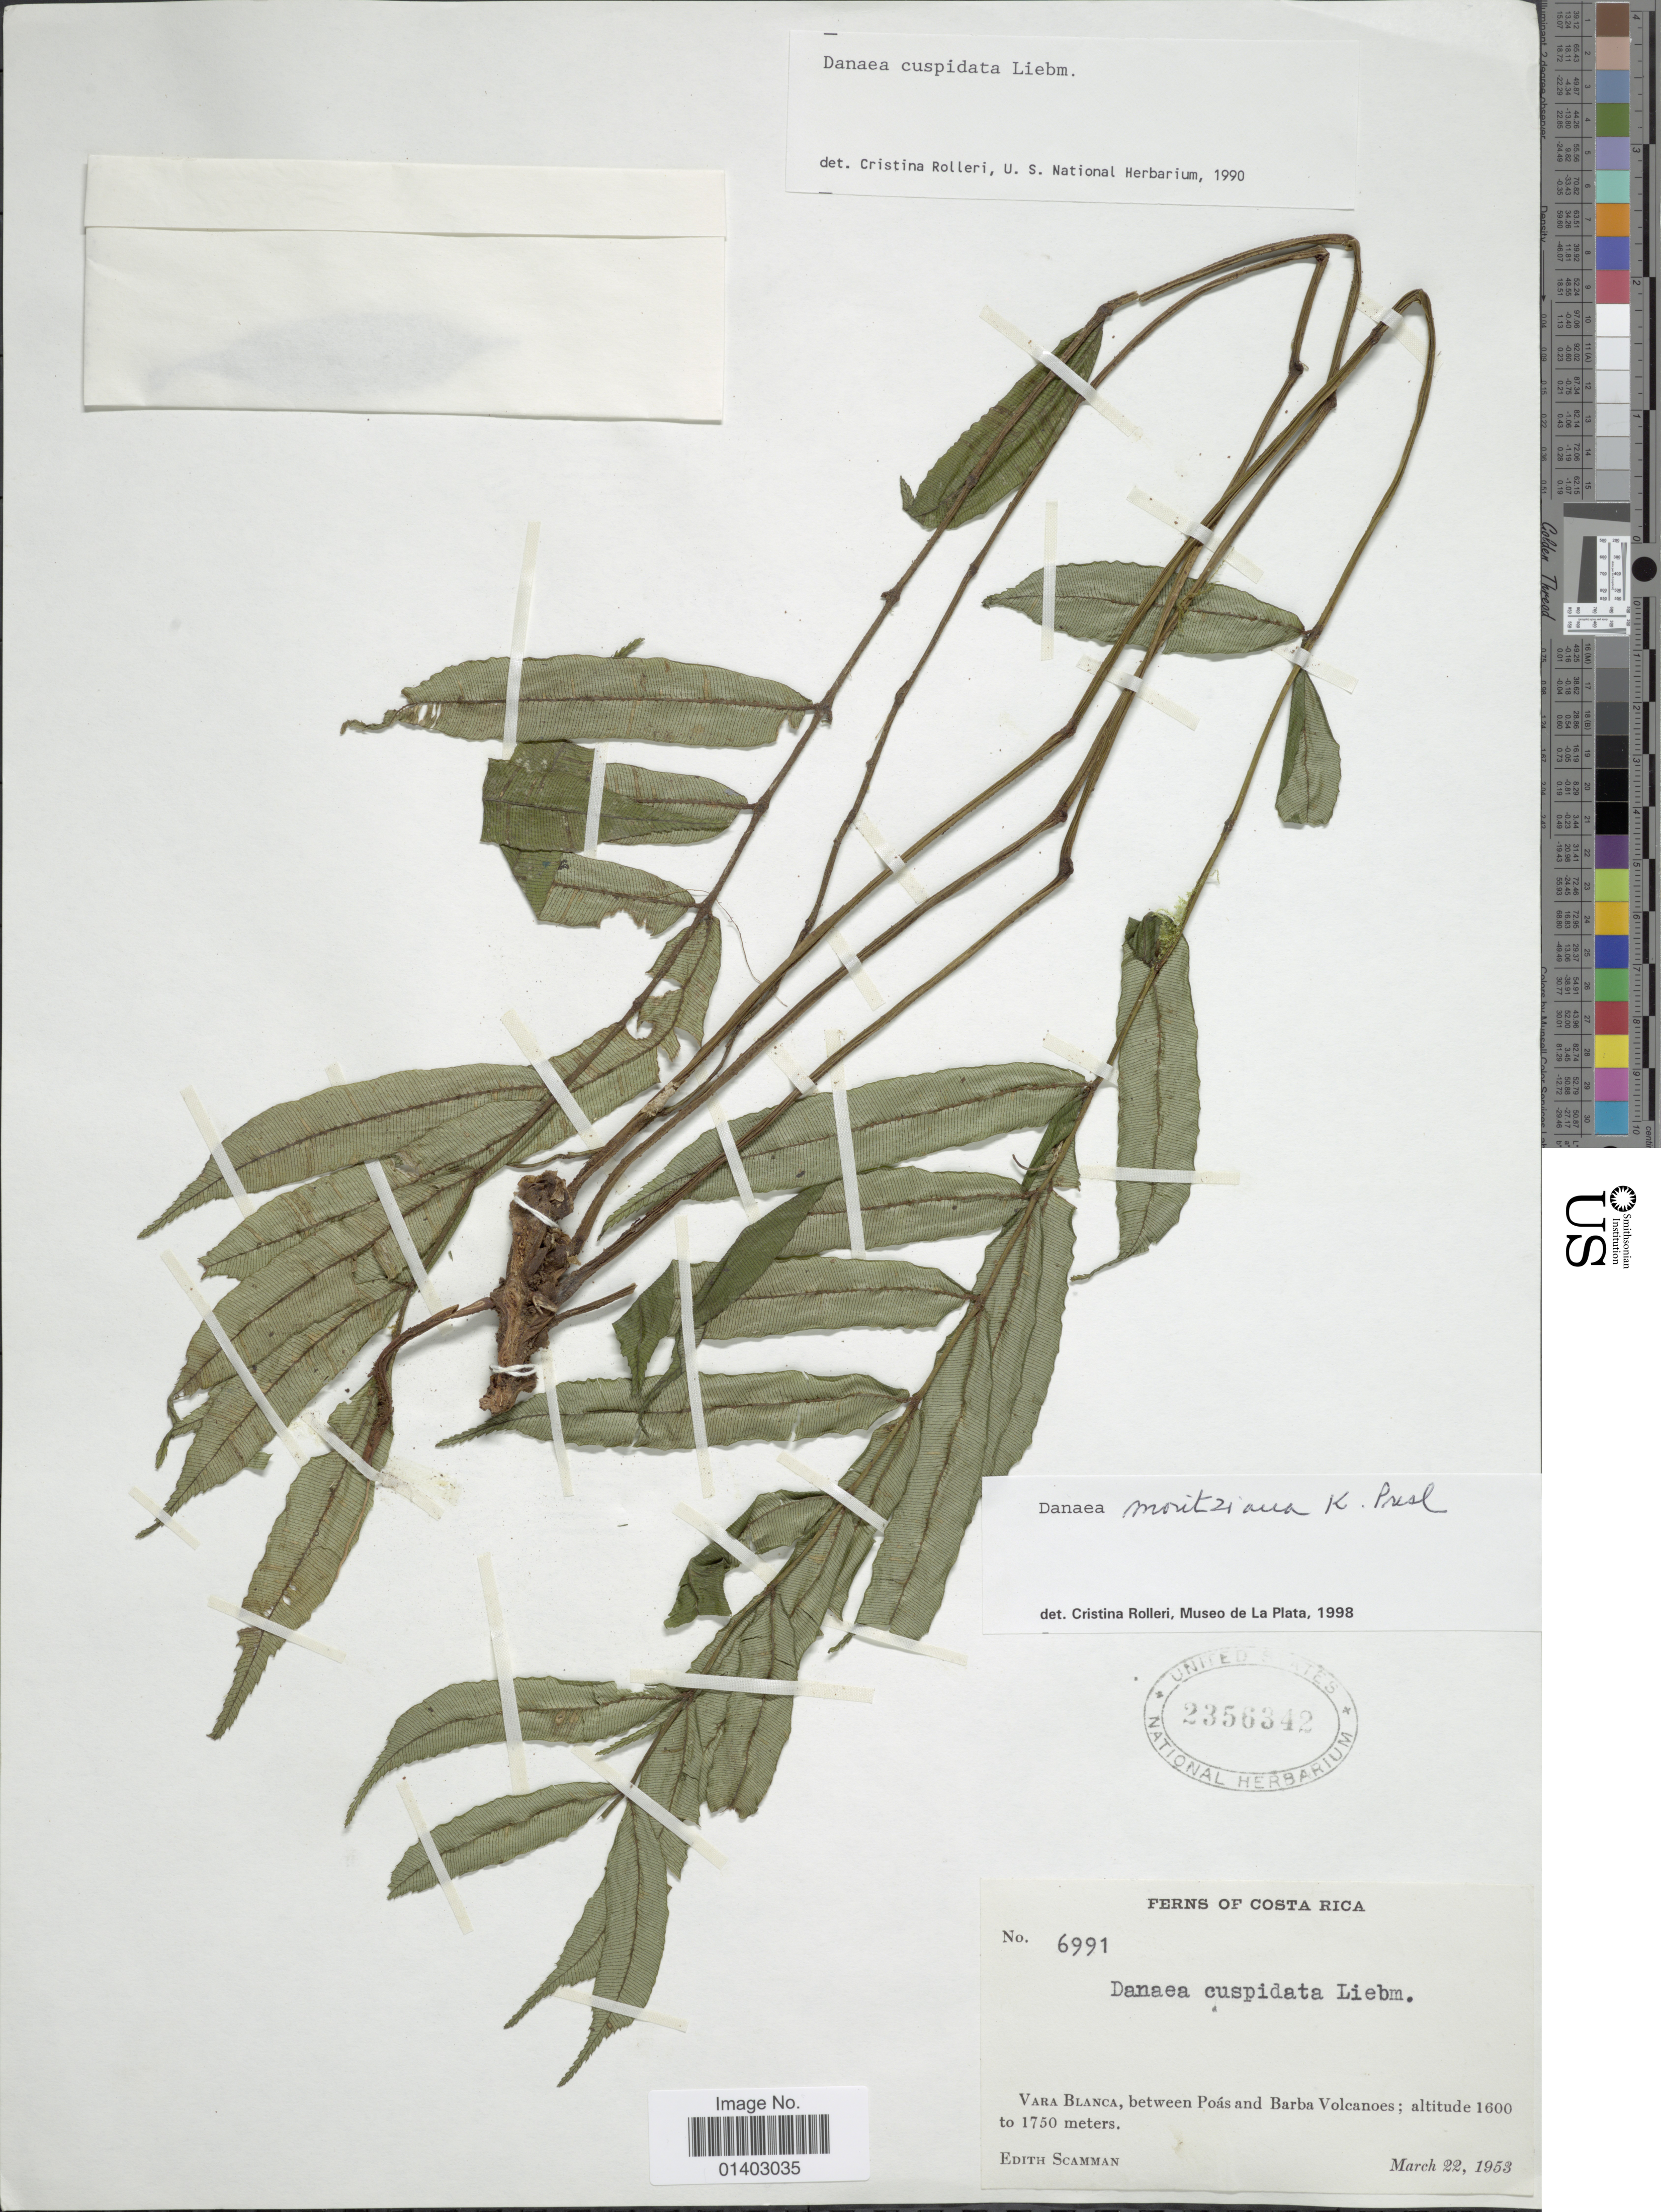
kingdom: Plantae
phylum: Tracheophyta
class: Polypodiopsida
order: Marattiales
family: Marattiaceae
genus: Danaea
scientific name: Danaea moritziana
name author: C. Presl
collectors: E. Scamman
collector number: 6991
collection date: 1953-03-22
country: Costa Rica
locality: Vara Blanca, between Poás and Baraba Volcanoes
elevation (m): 1600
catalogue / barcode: US 2356342